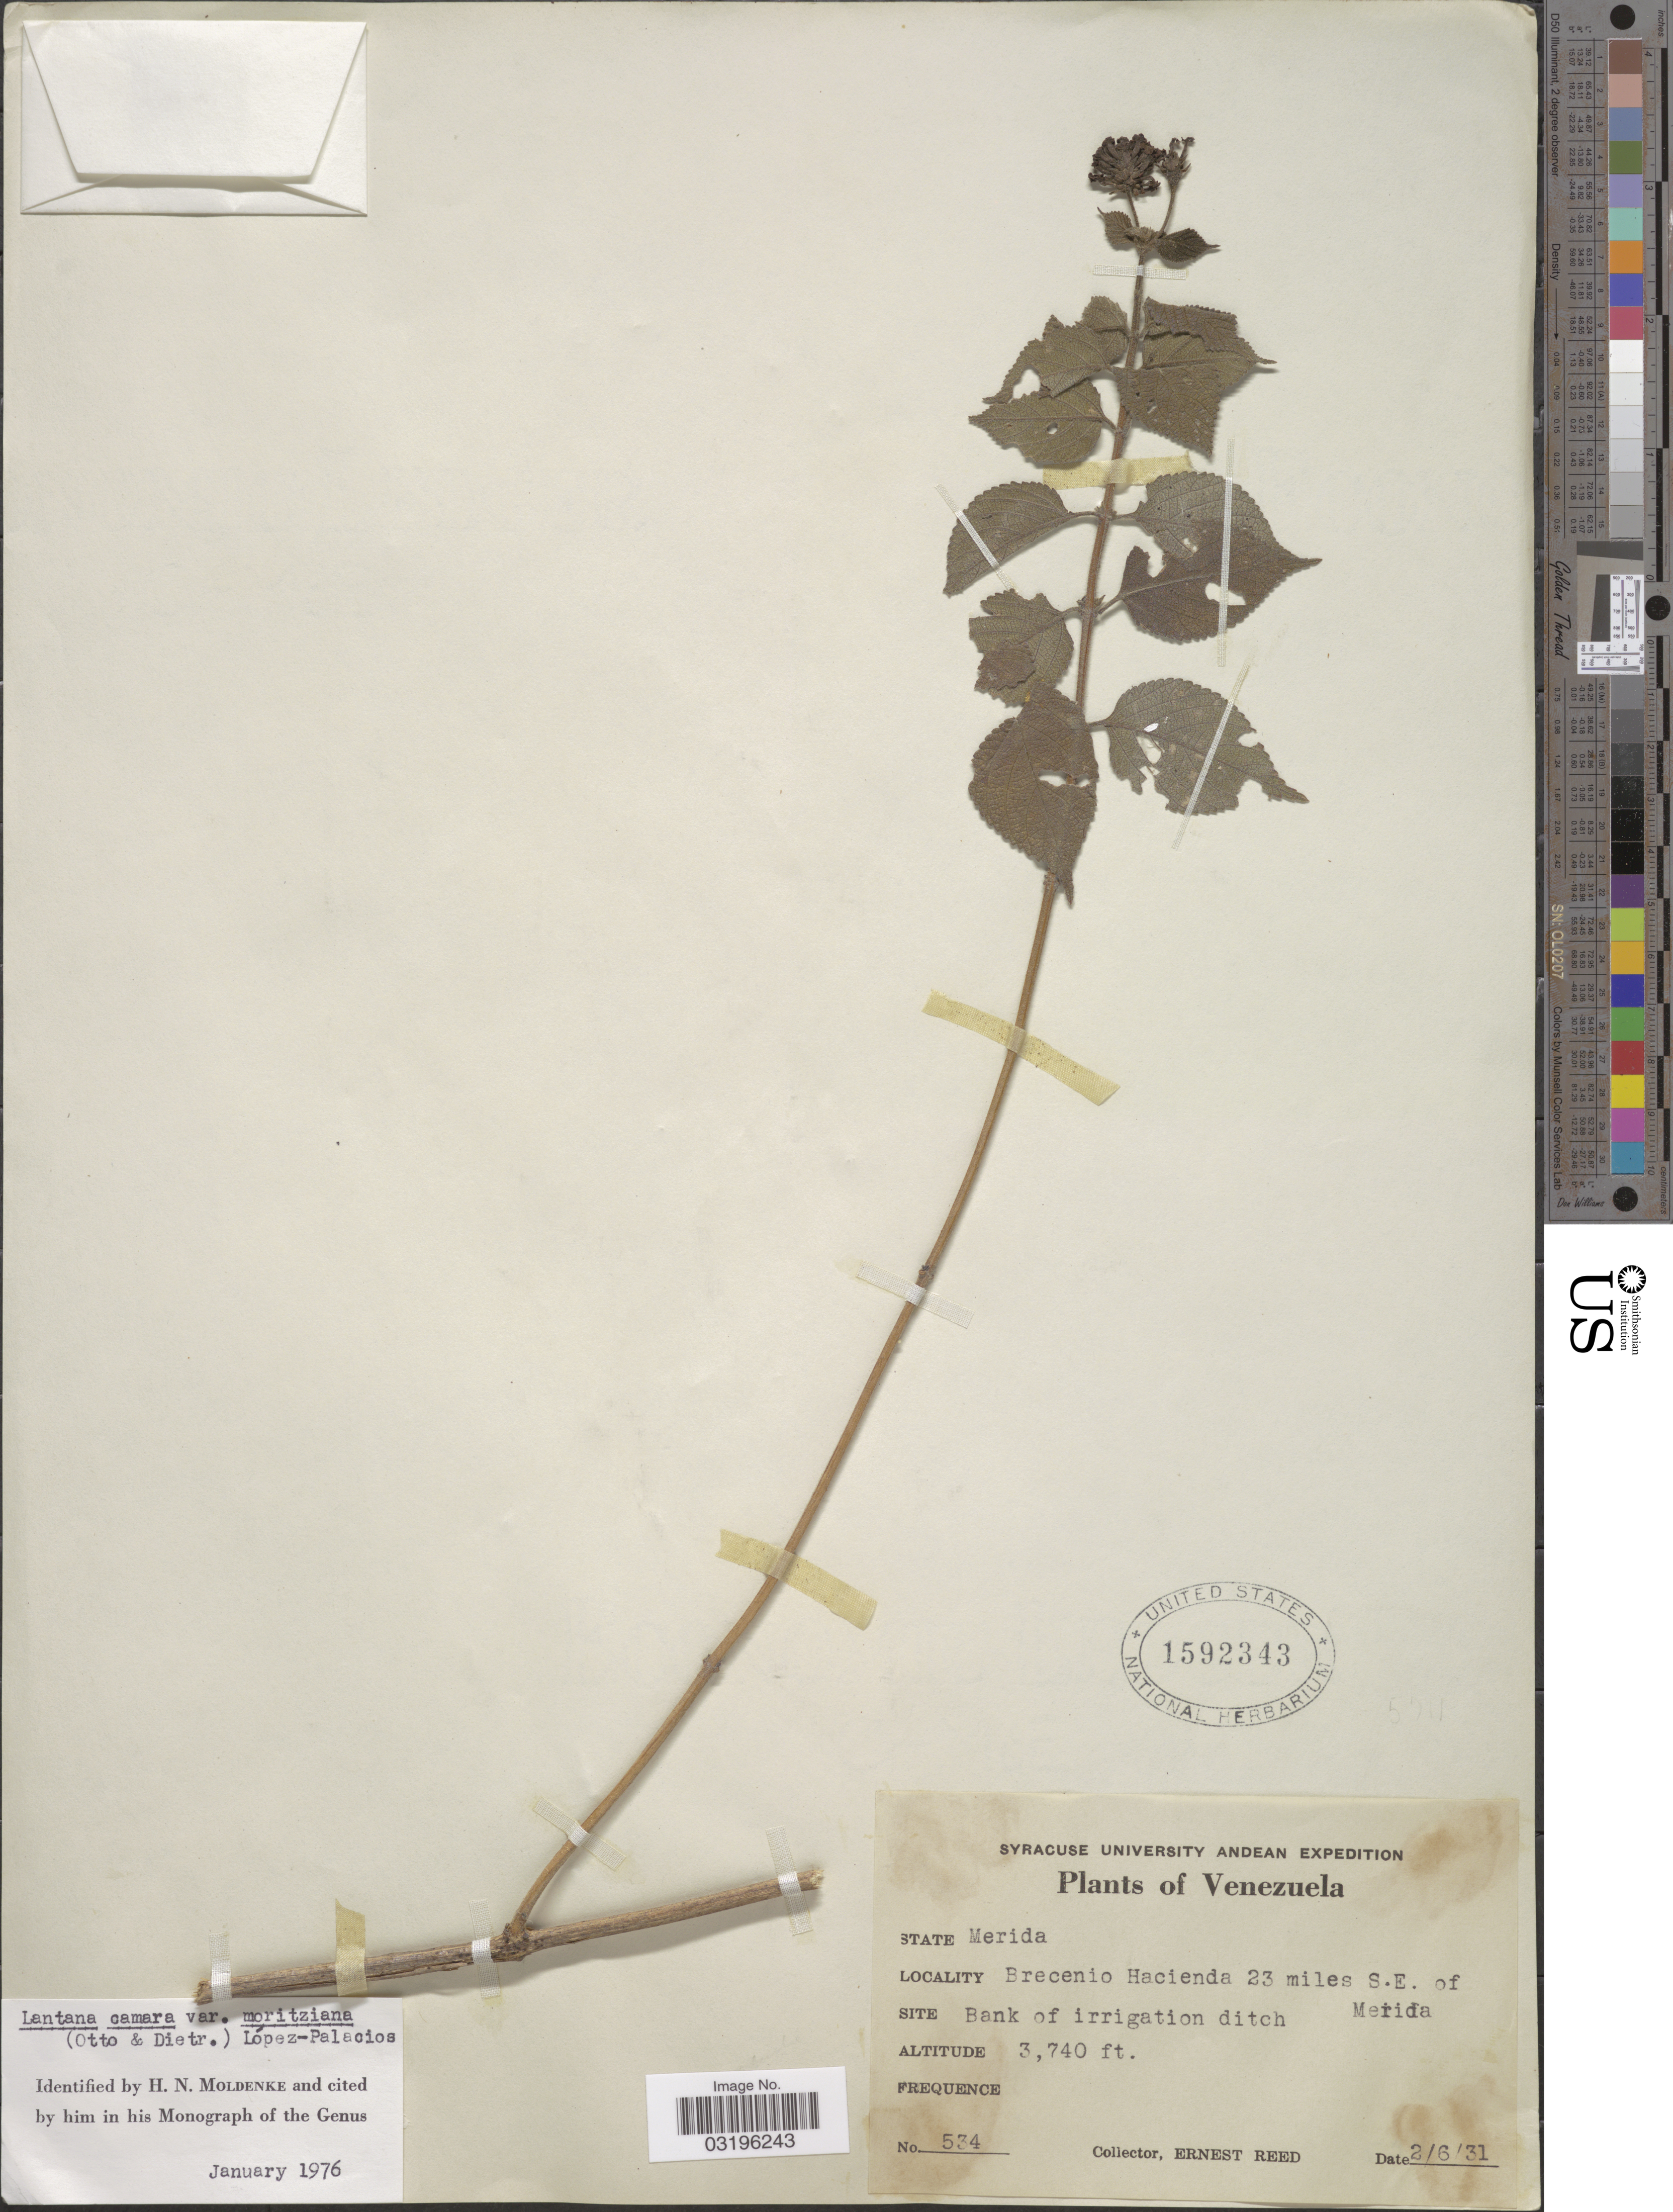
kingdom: Plantae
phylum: Tracheophyta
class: Magnoliopsida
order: Lamiales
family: Verbenaceae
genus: Lantana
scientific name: Lantana camara var. moritziana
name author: (Otto & A. Dietr.) López-Pal.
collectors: E. Reed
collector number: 534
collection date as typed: Transcribed d/m/y: 2/6/31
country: Venezuela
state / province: Mérida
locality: Brencenio Hacienda 23 miles S.E. of Merida. Bank of irrigation ditch.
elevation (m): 1140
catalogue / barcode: US 1592343